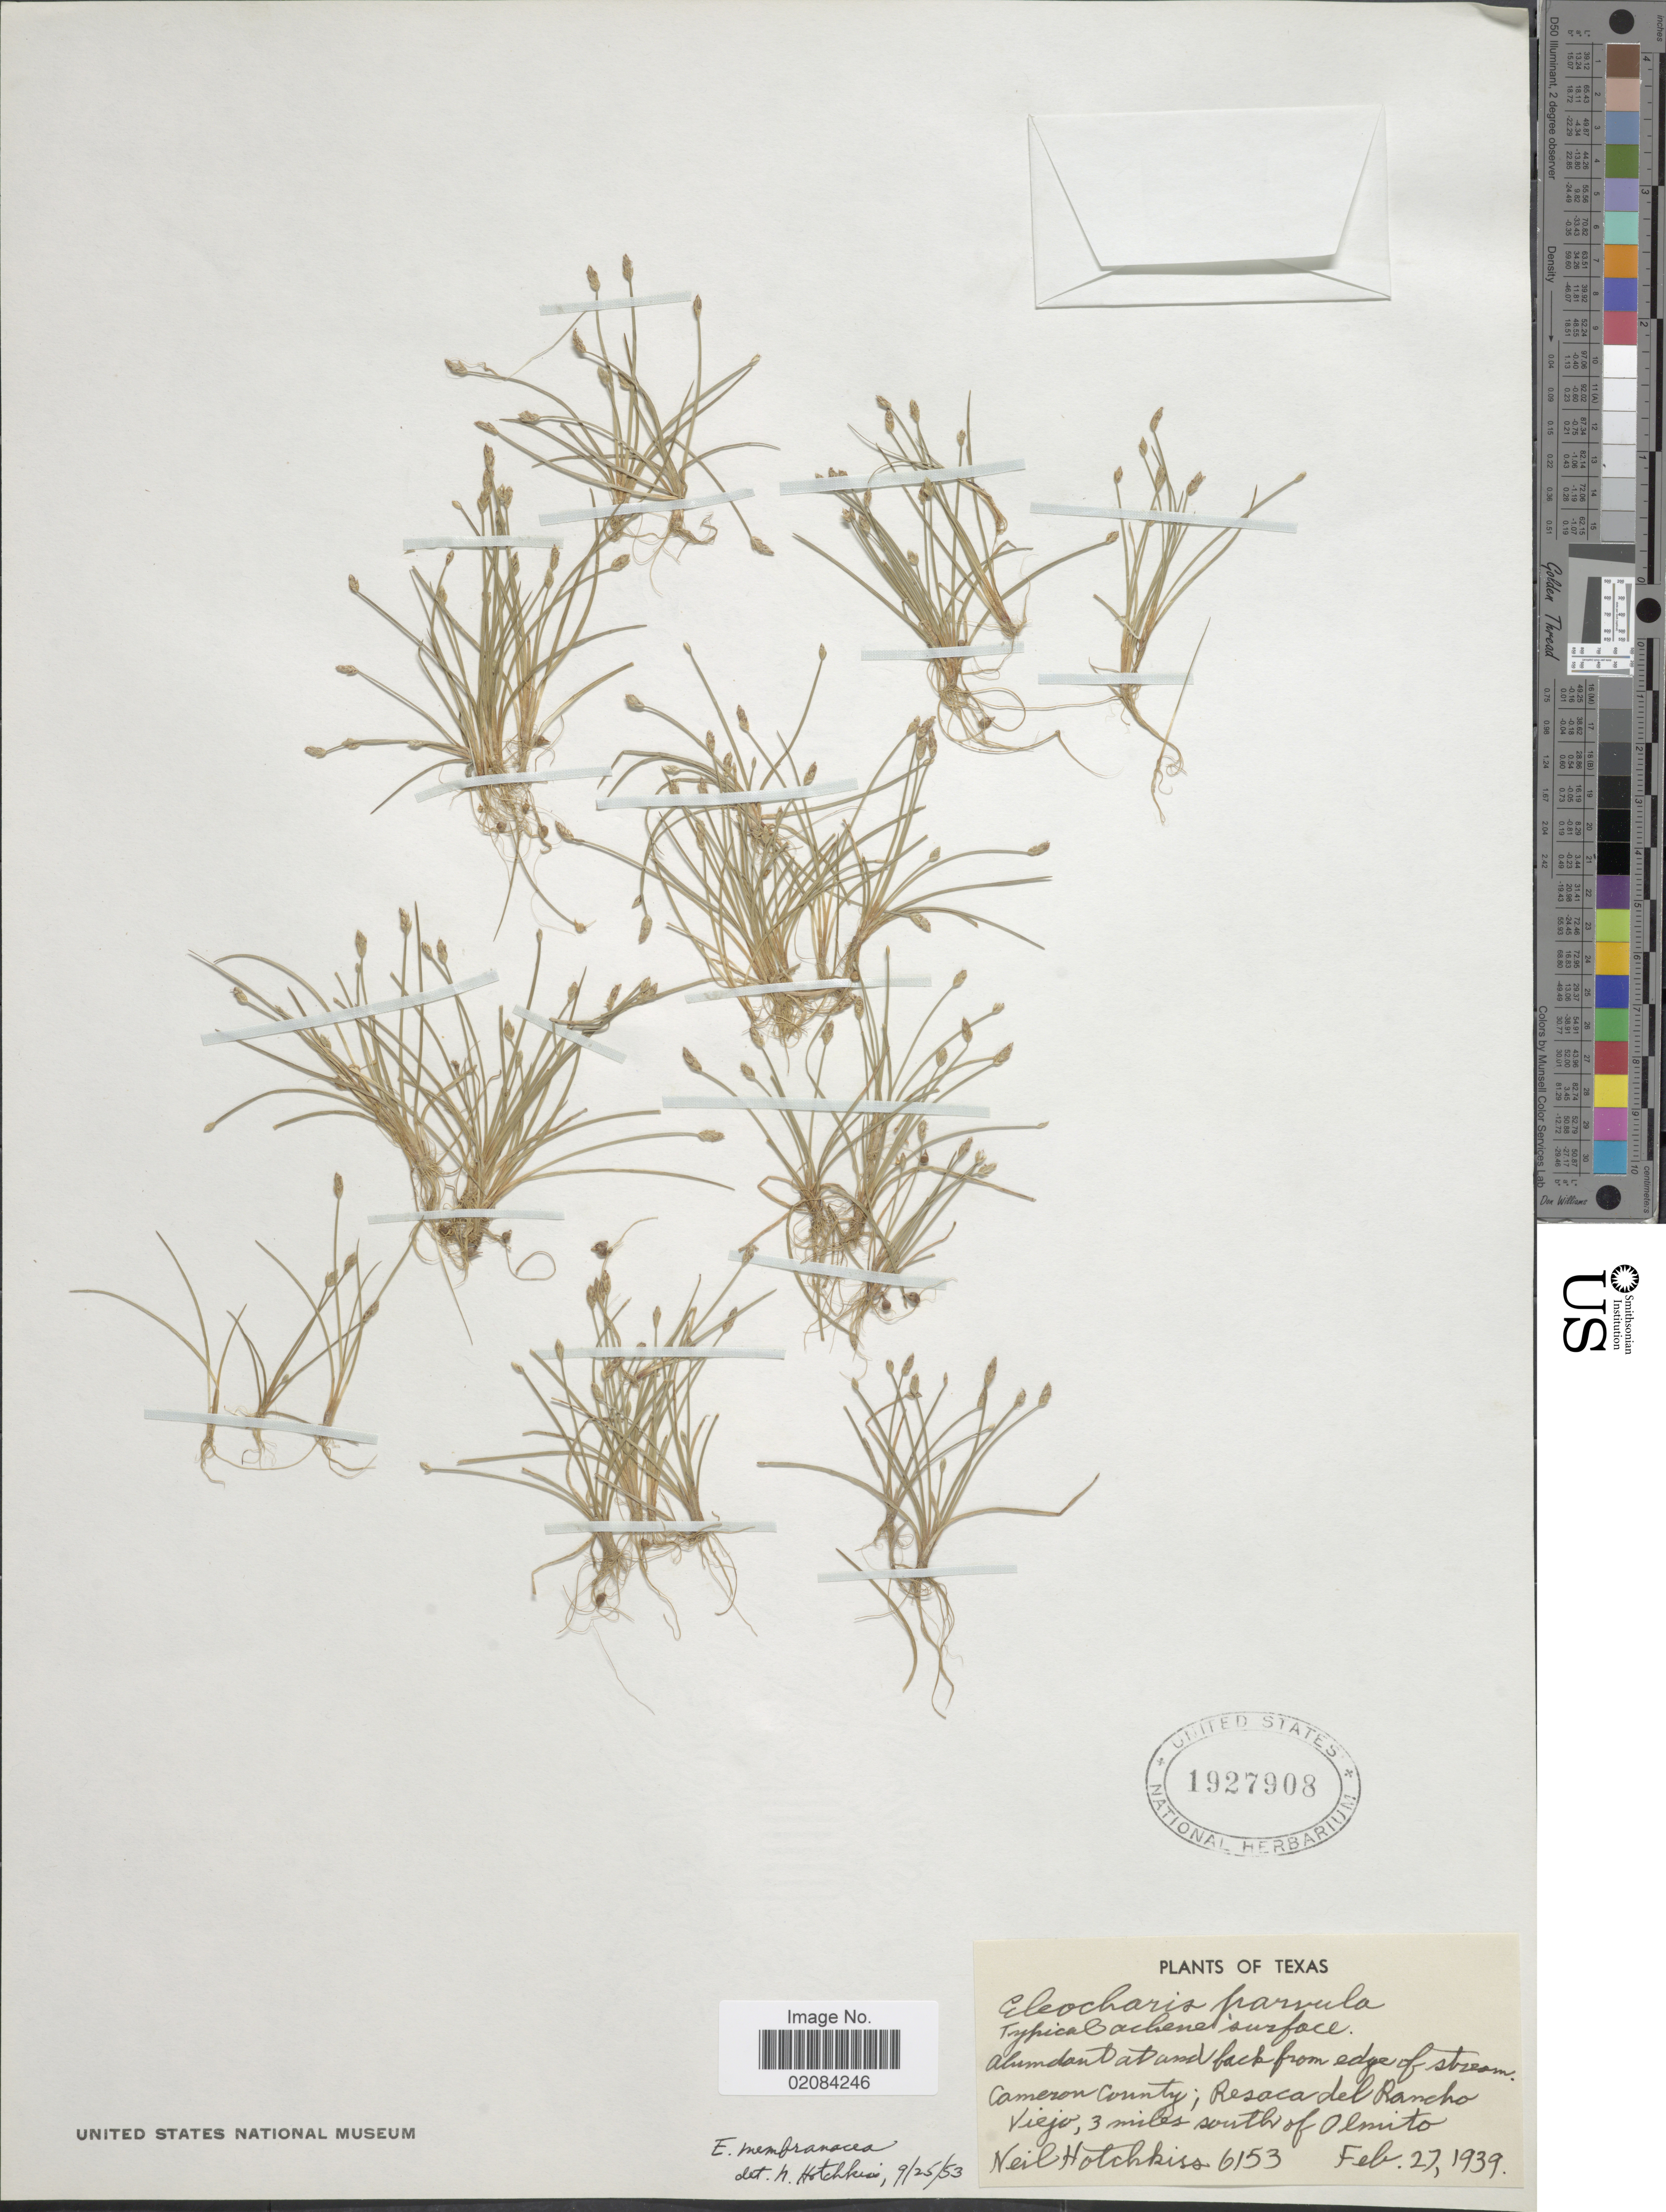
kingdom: Plantae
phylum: Tracheophyta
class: Liliopsida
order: Poales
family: Cyperaceae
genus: Eleocharis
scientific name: Eleocharis coloradoensis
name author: (Britton) Gilly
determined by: Strong, Mark T., (BOT), Smithsonian Institution - National Museum of Natural History (UNITED STATES)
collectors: N. Hotchkiss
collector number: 6153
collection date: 1939-02-27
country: United States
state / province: Texas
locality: Texas, Cameron County; Resaca del Rancho Viejo; 3 miles south of Olmito.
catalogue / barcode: US 1927908